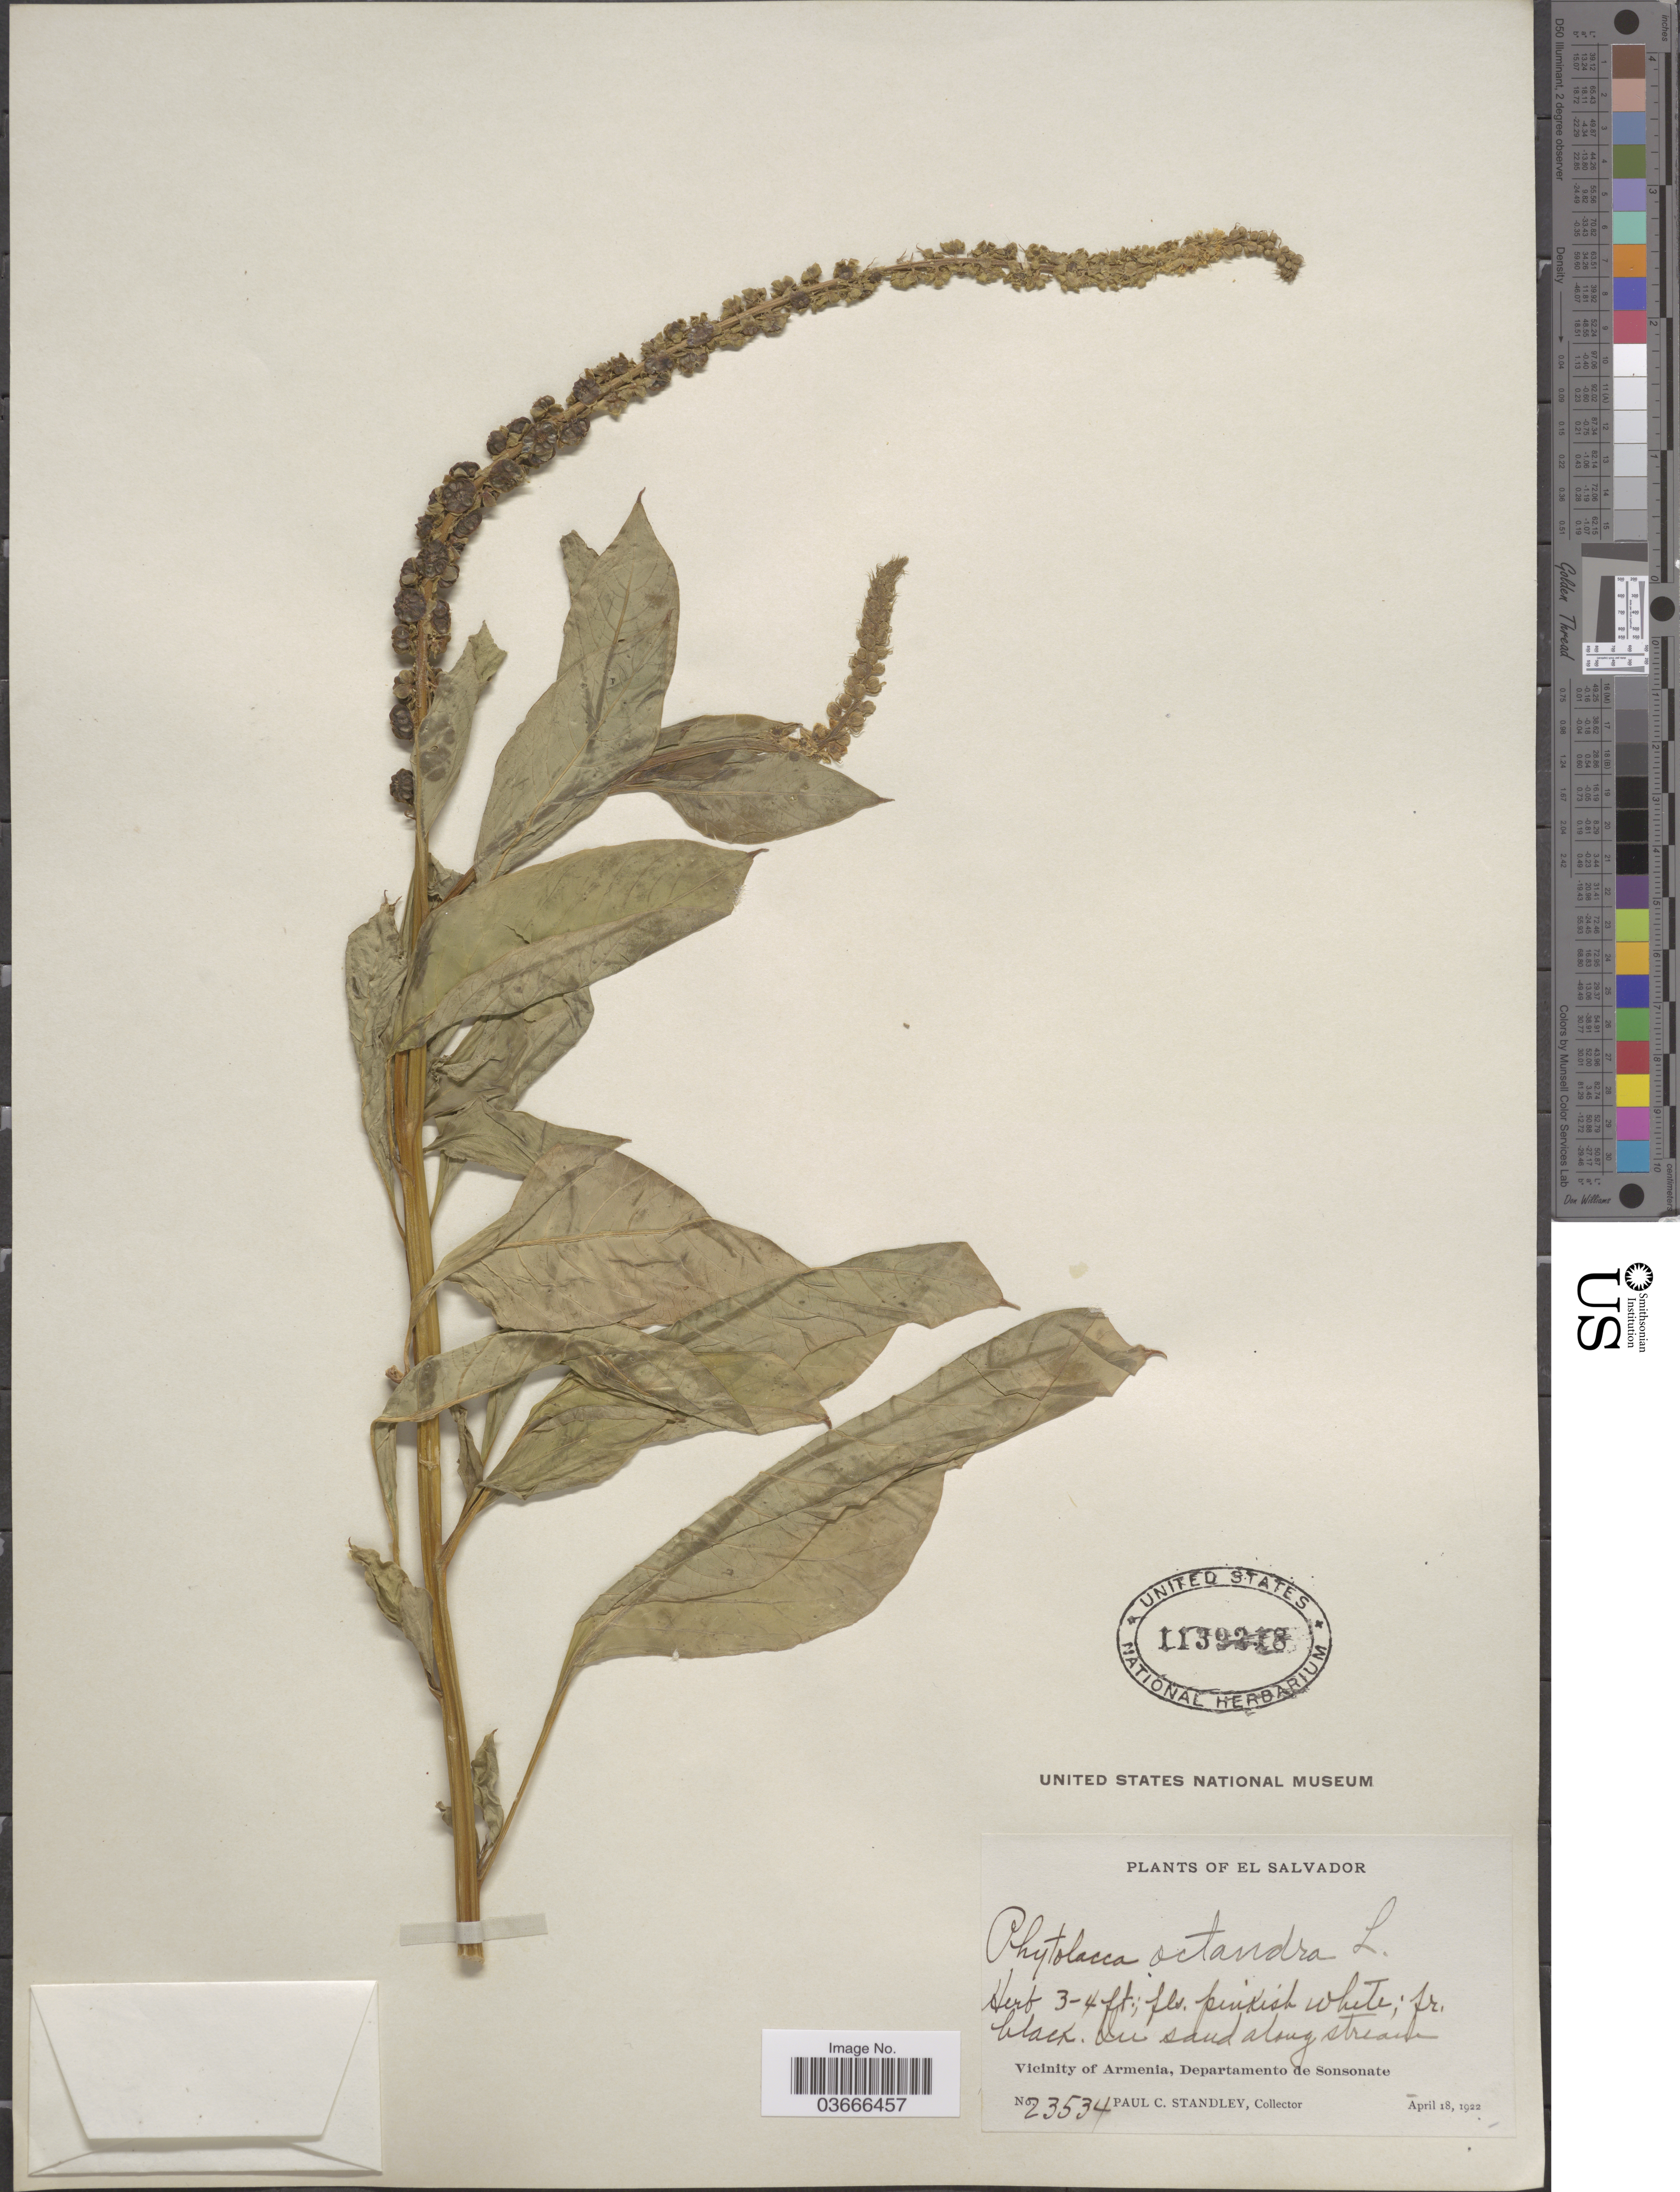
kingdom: Plantae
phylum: Tracheophyta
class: Magnoliopsida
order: Caryophyllales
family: Phytolaccaceae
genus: Phytolacca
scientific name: Phytolacca icosandra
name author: L.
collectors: P. C. Standley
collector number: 23534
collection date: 1922-04-18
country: El Salvador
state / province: Sonsonate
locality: Vicinity of Armenia, Departamento de Sonsonate.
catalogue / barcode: US 1139218